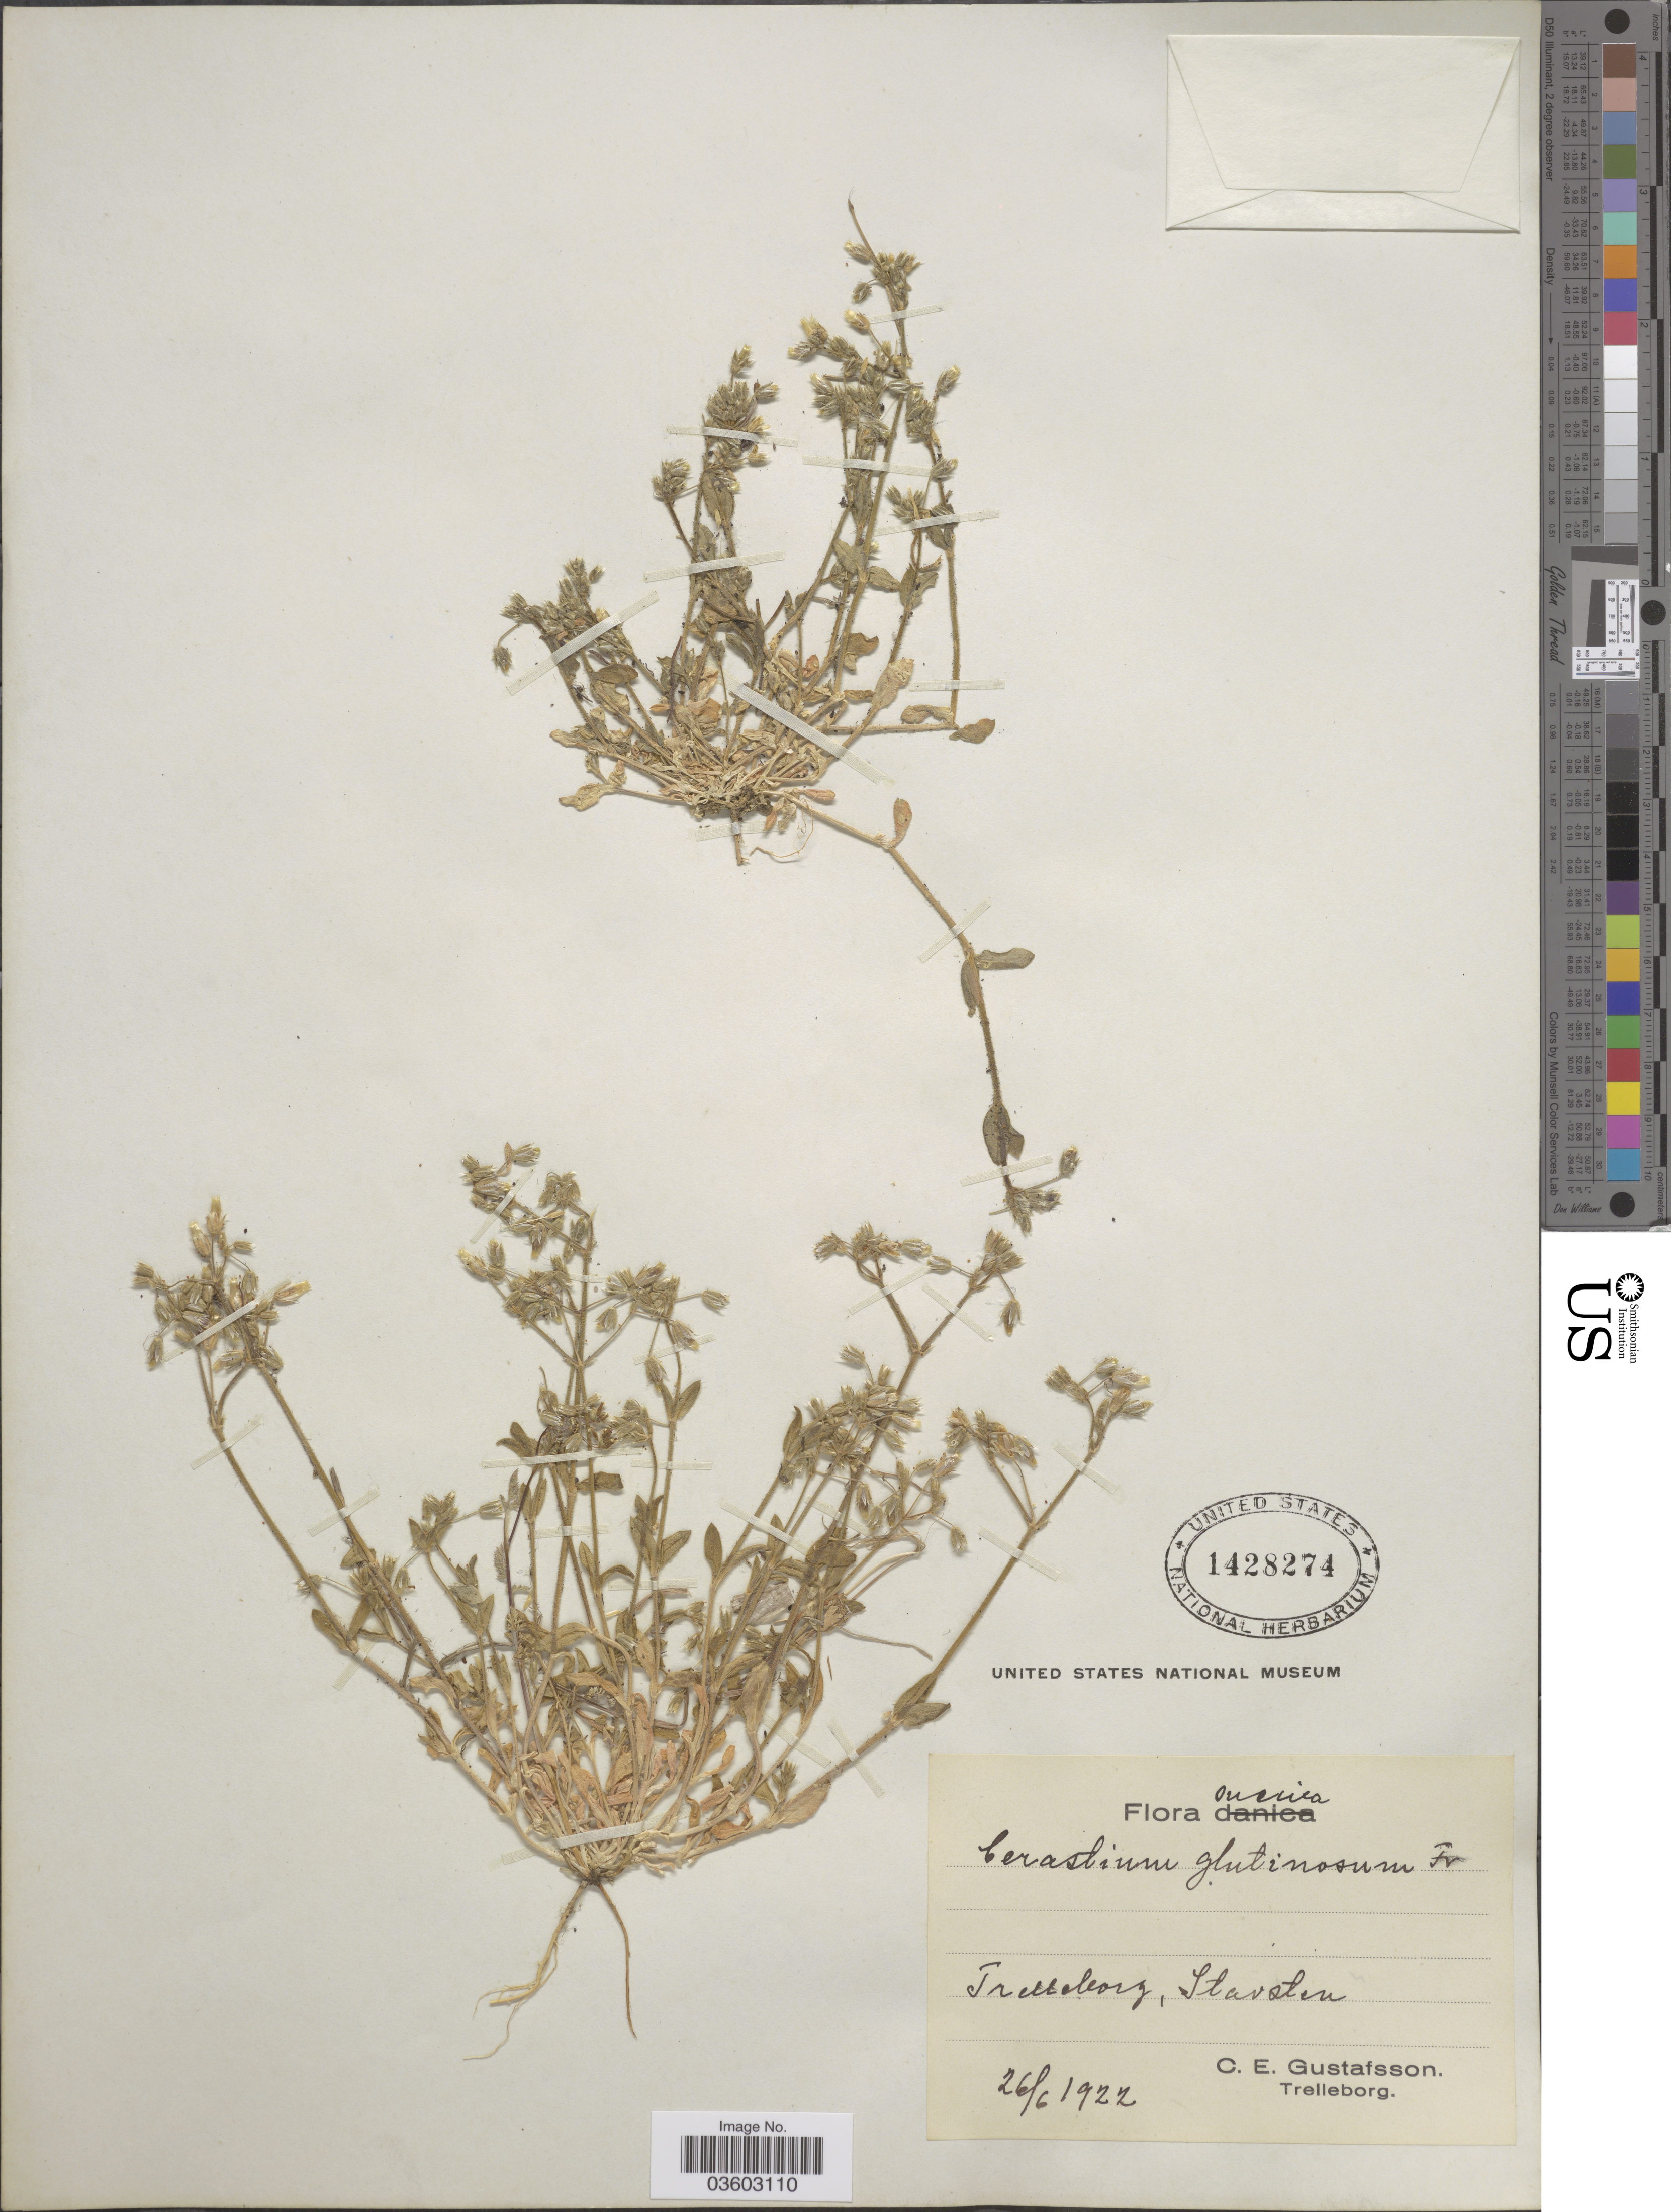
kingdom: Plantae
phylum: Tracheophyta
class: Magnoliopsida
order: Caryophyllales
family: Caryophyllaceae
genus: Cerastium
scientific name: Cerastium glutinosum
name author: Fr. a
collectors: C. Gustafsson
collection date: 1922-06-26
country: Sweden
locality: Suecica. Trelleborg, Stavsten.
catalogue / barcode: US 1428274